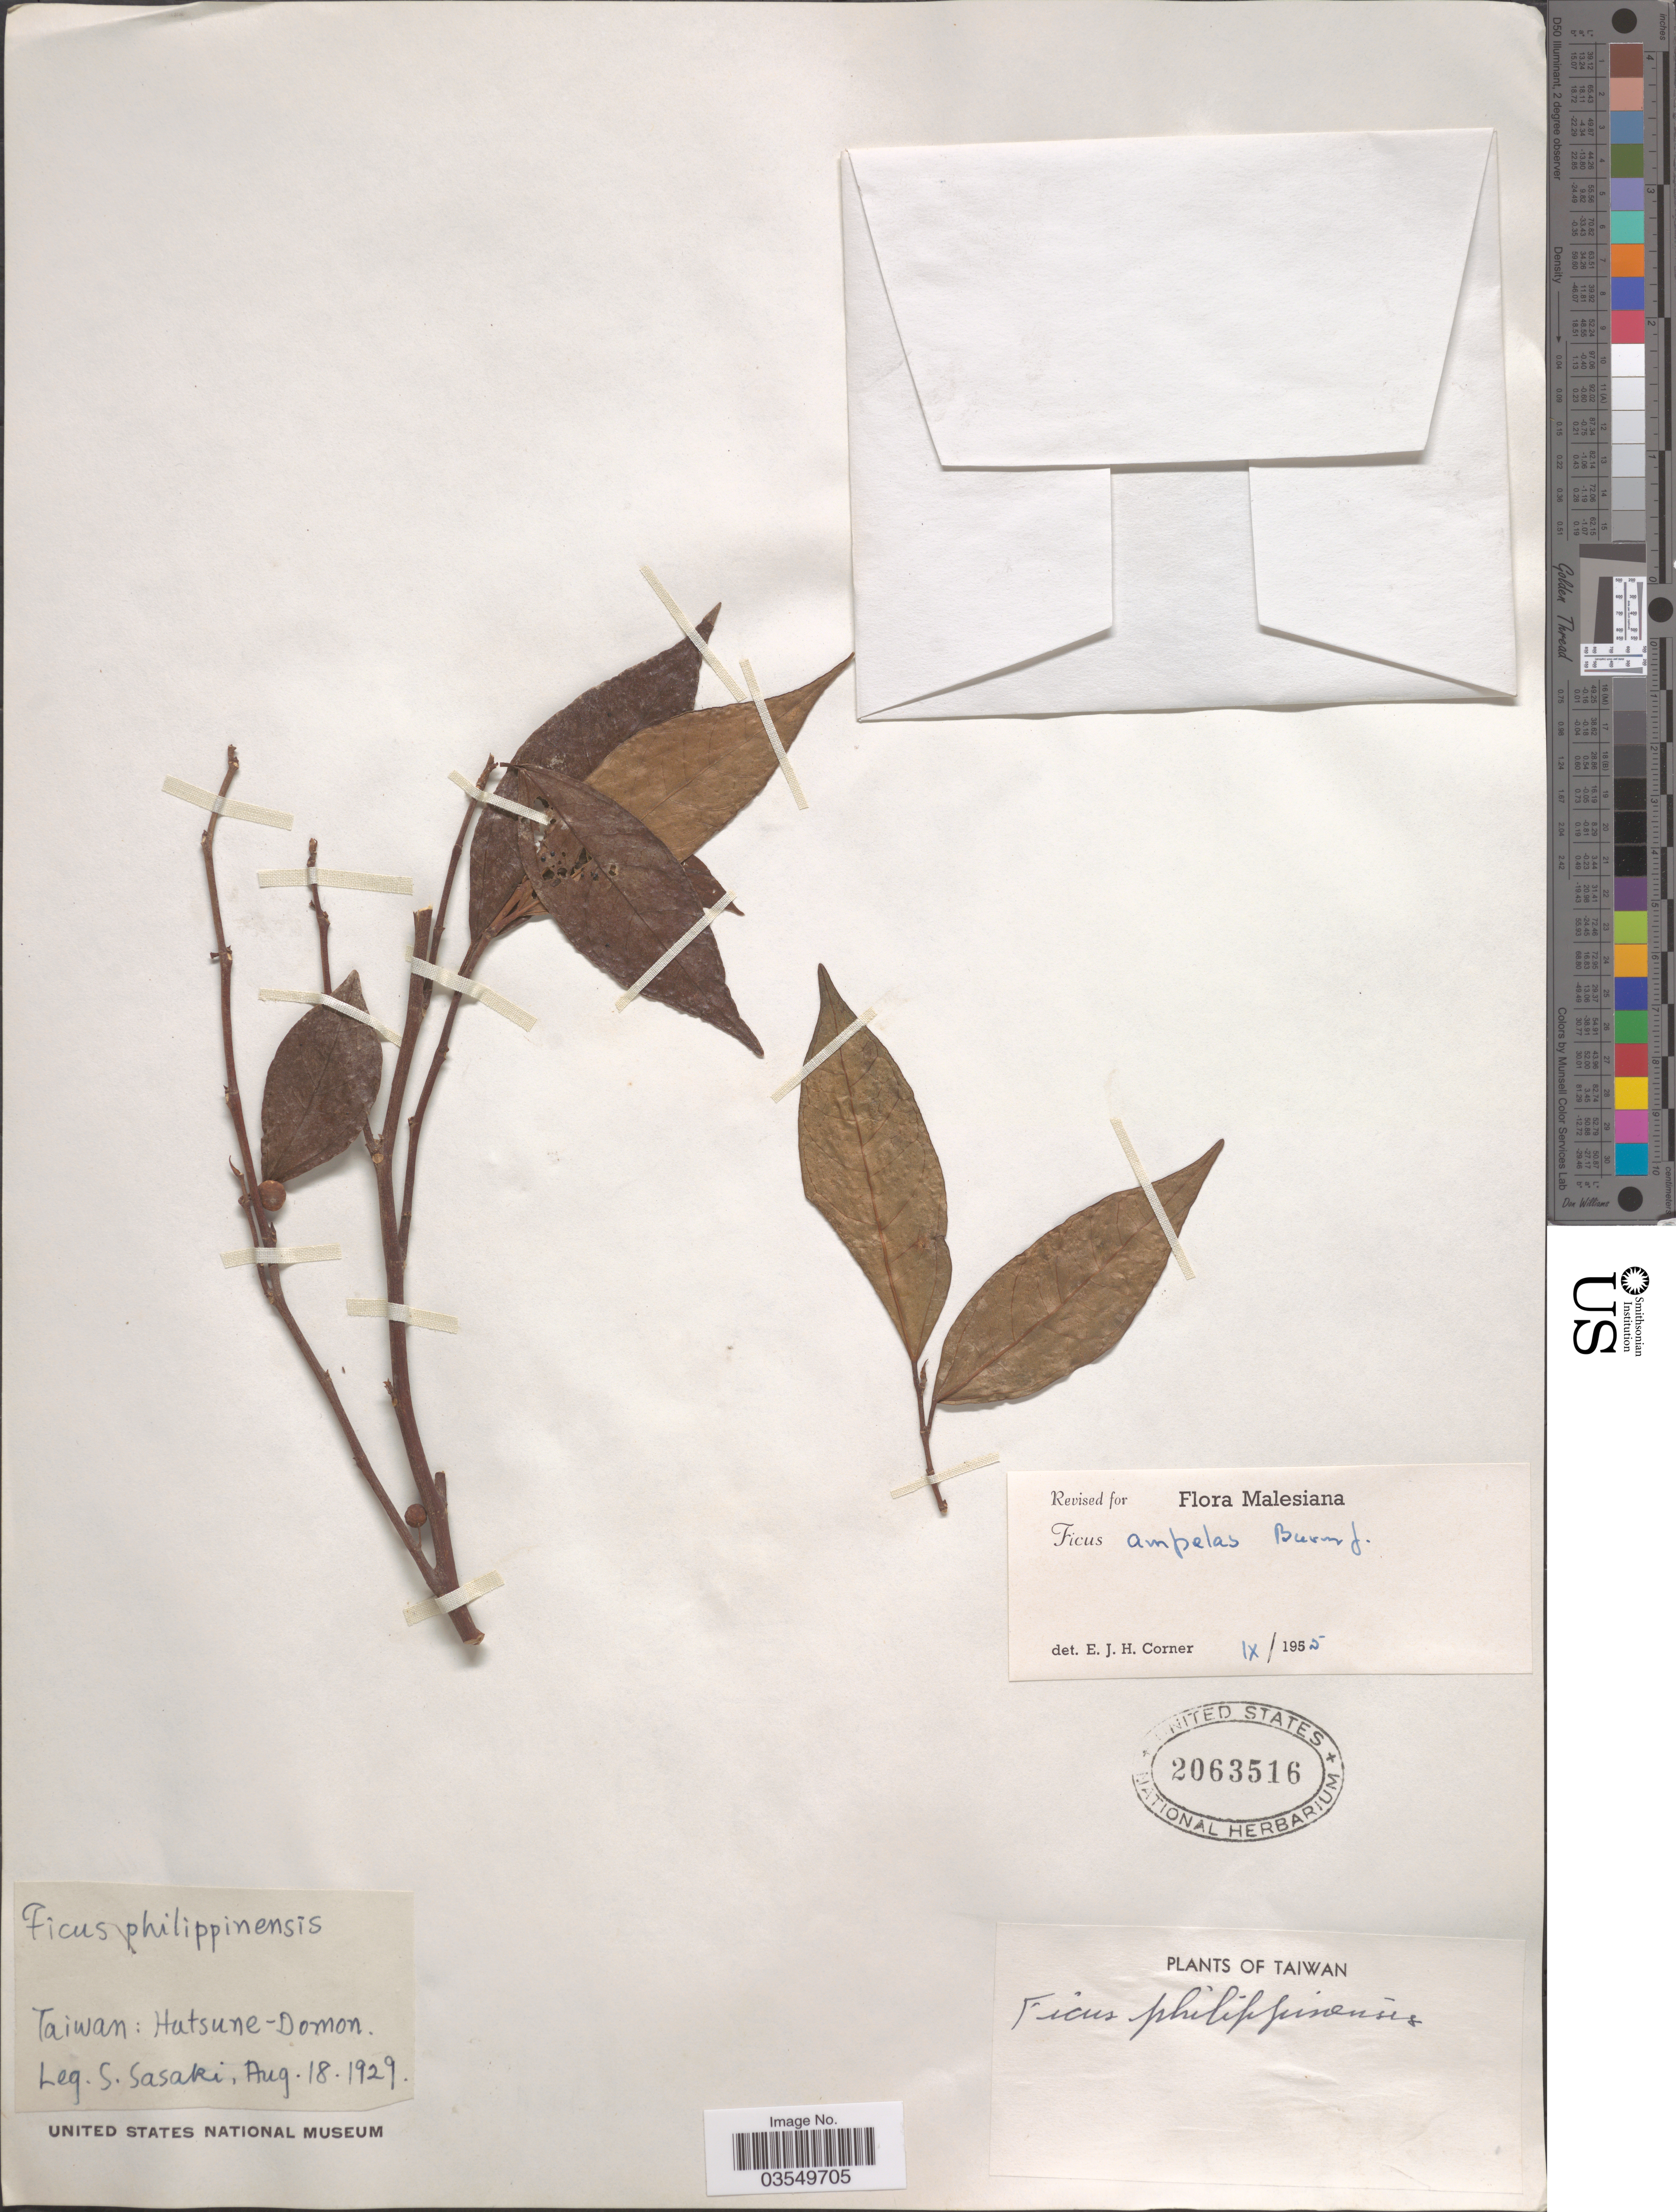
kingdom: Plantae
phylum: Tracheophyta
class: Magnoliopsida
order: Rosales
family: Moraceae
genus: Ficus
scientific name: Ficus ampelos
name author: Burm. f.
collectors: S. Sasaki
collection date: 1929-08-18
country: Taiwan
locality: Hatsune-Domon.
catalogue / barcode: US 2063516